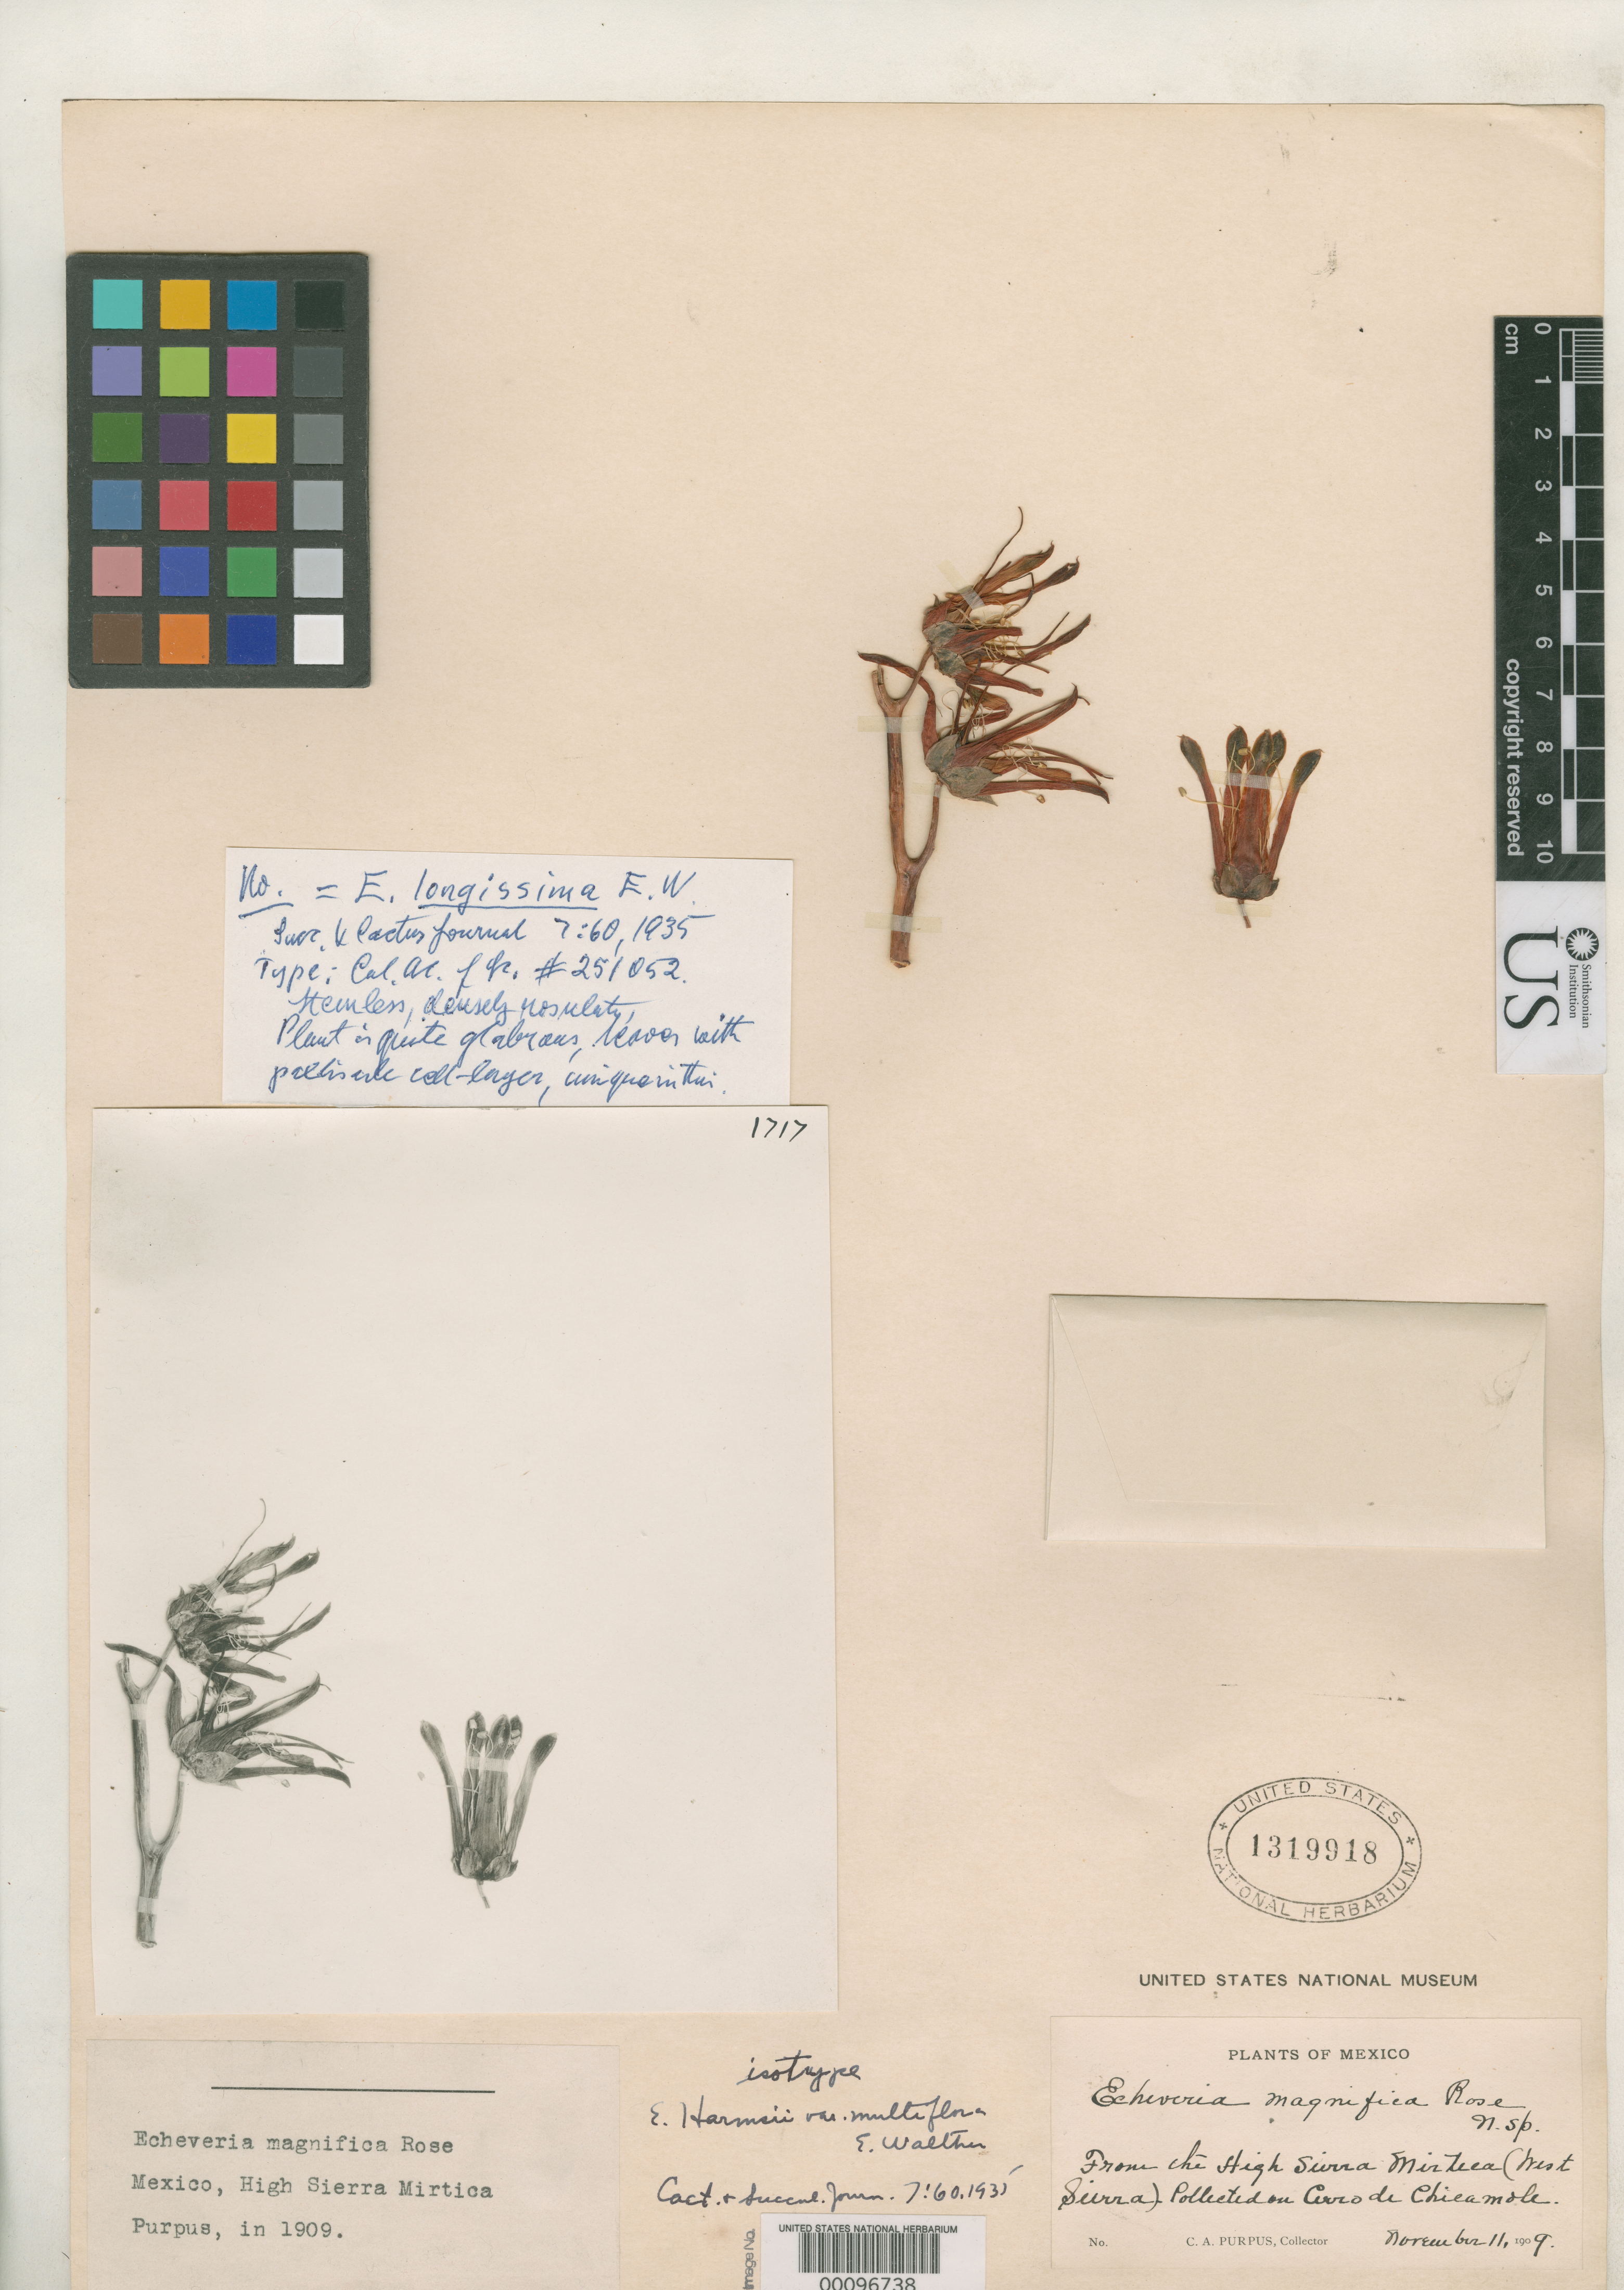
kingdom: Plantae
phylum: Tracheophyta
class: Magnoliopsida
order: Saxifragales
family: Crassulaceae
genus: Echeveria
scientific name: Echeveria harmsii var. multiflora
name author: E. Walther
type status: Isotype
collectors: C. A. Purpus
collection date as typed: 11 Nov 1909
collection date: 1909-11-11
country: Mexico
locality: Sierra de Chieamole.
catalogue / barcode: US 1319918